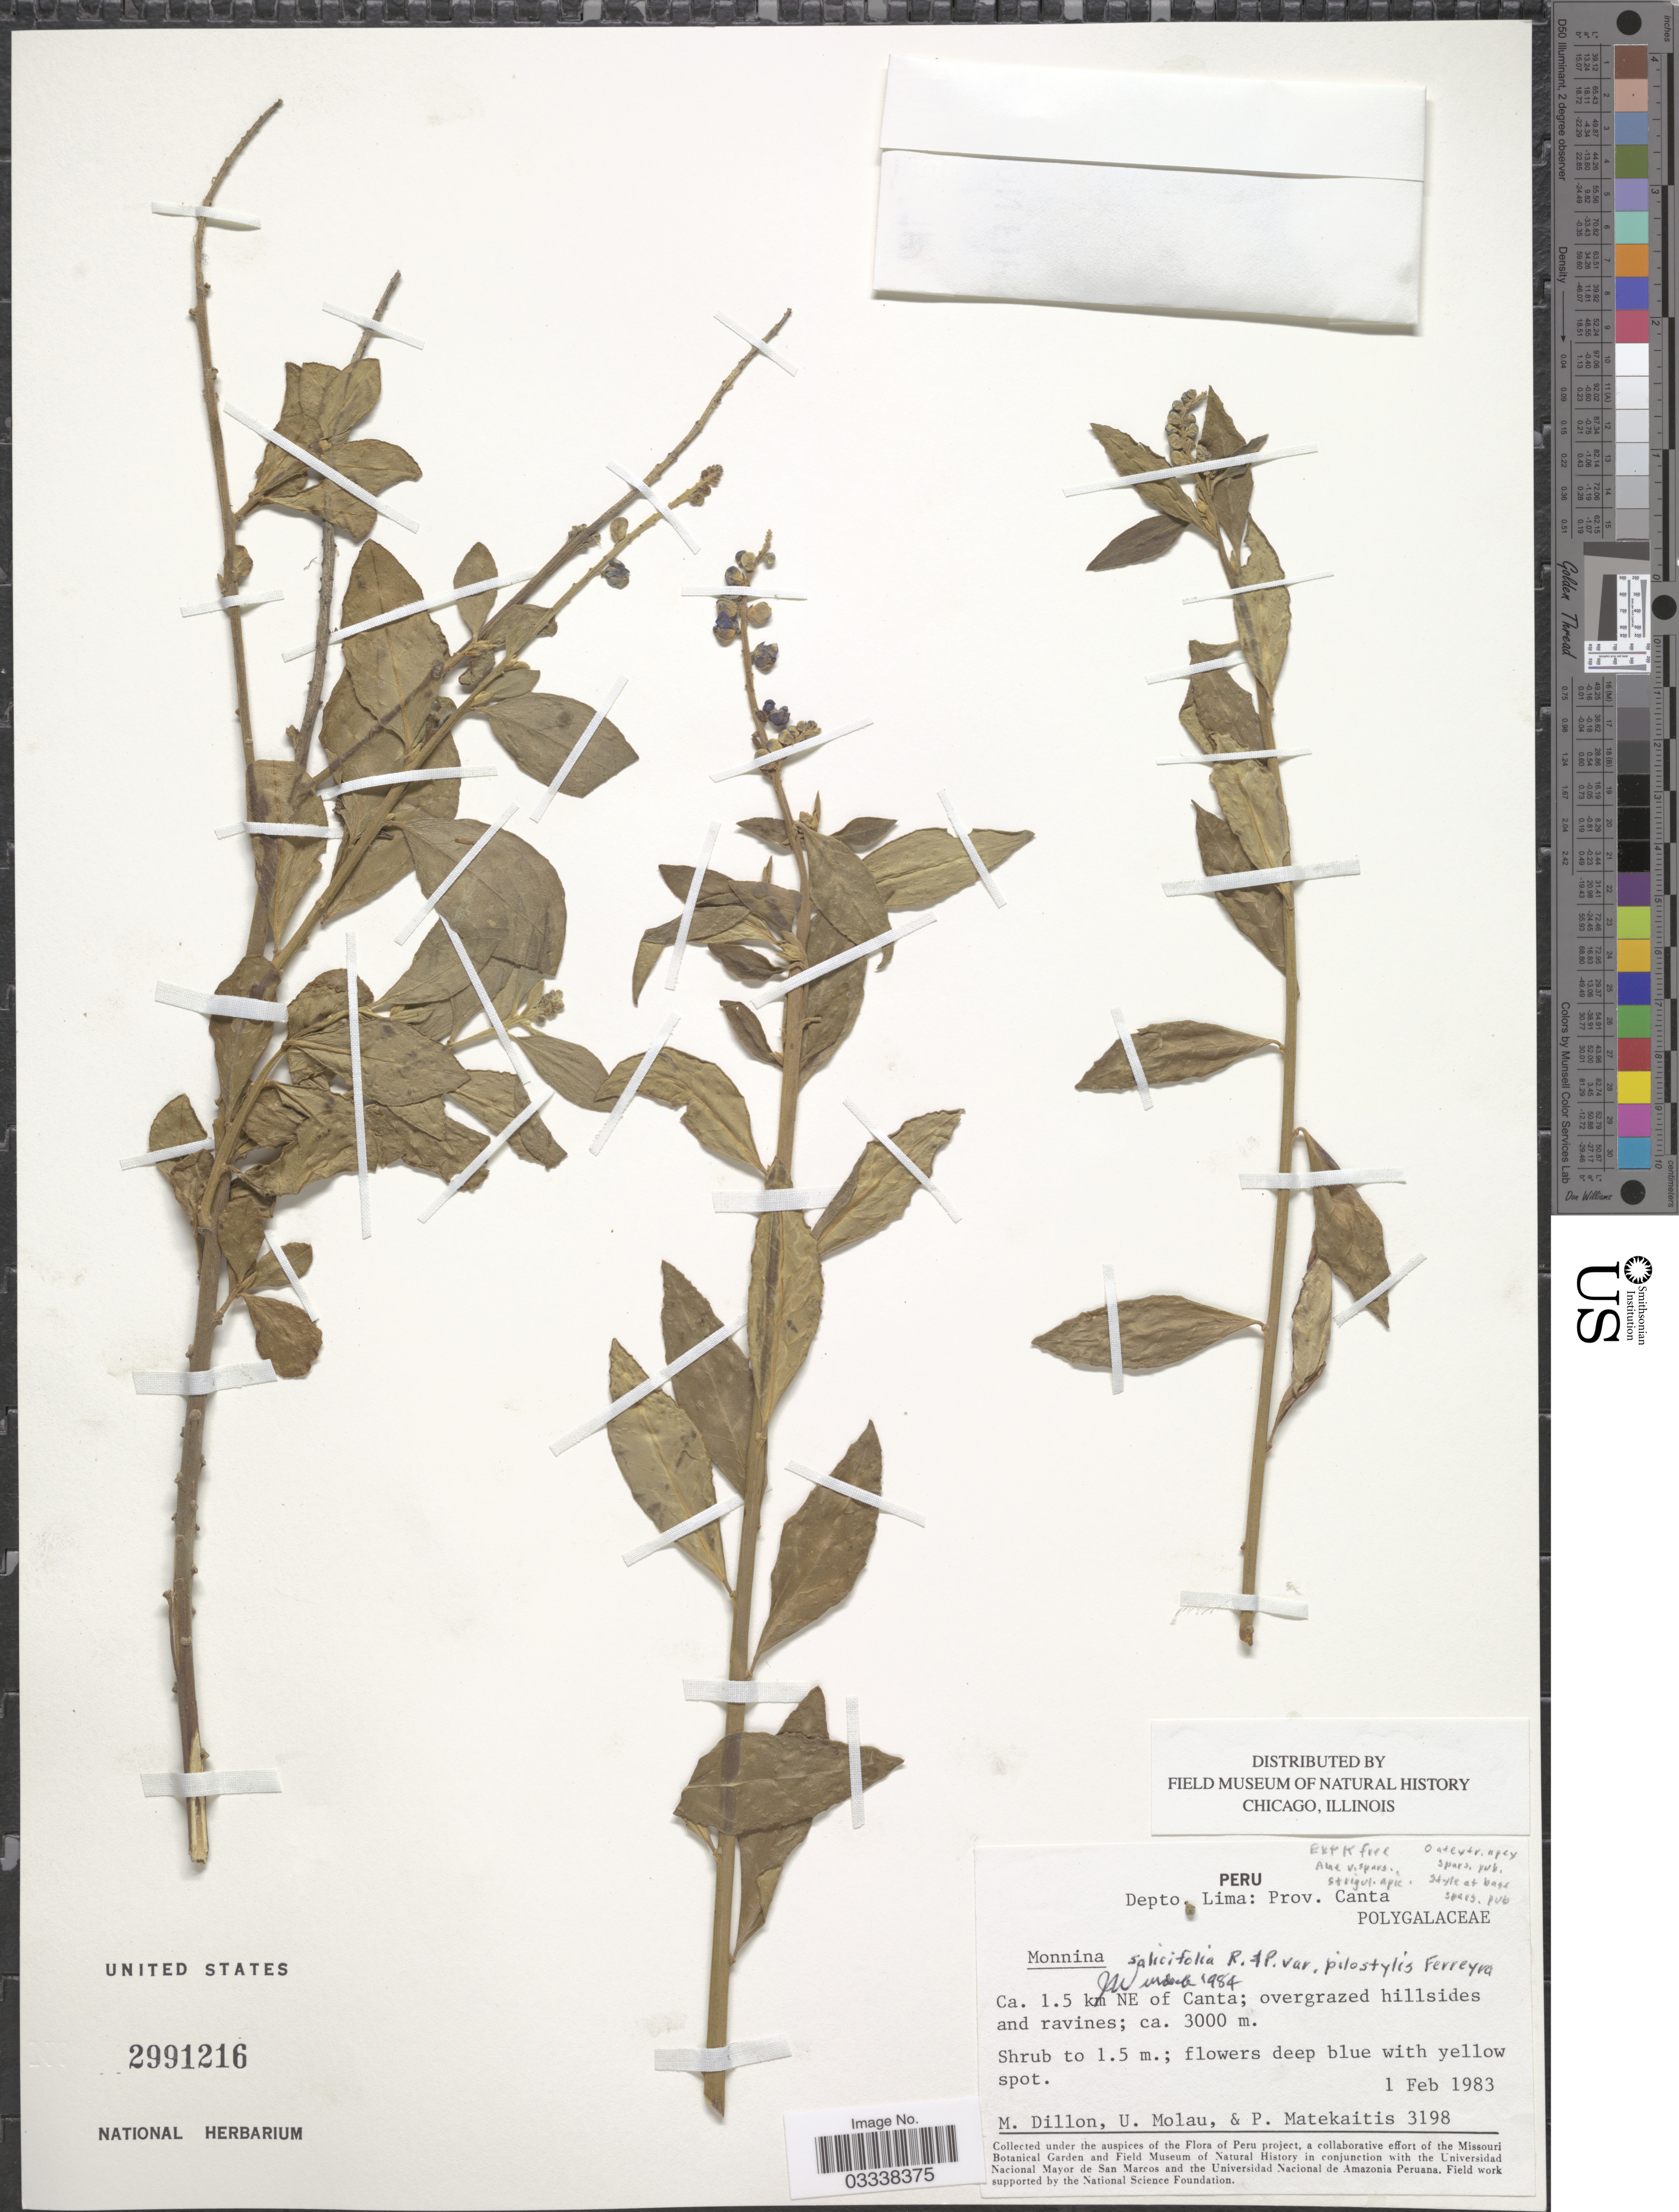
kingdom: Plantae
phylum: Tracheophyta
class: Magnoliopsida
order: Fabales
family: Polygalaceae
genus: Monnina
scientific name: Monnina salicifolia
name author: Ruiz & Pav.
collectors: M. O. Dillon, U. Molau & P. Matekaitis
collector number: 3198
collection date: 1983-02-01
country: Peru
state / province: Lima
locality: Depto.: Lima, Prov. Canta. Ca. 1.5 km NE of Canta.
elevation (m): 3000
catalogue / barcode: US 2991216